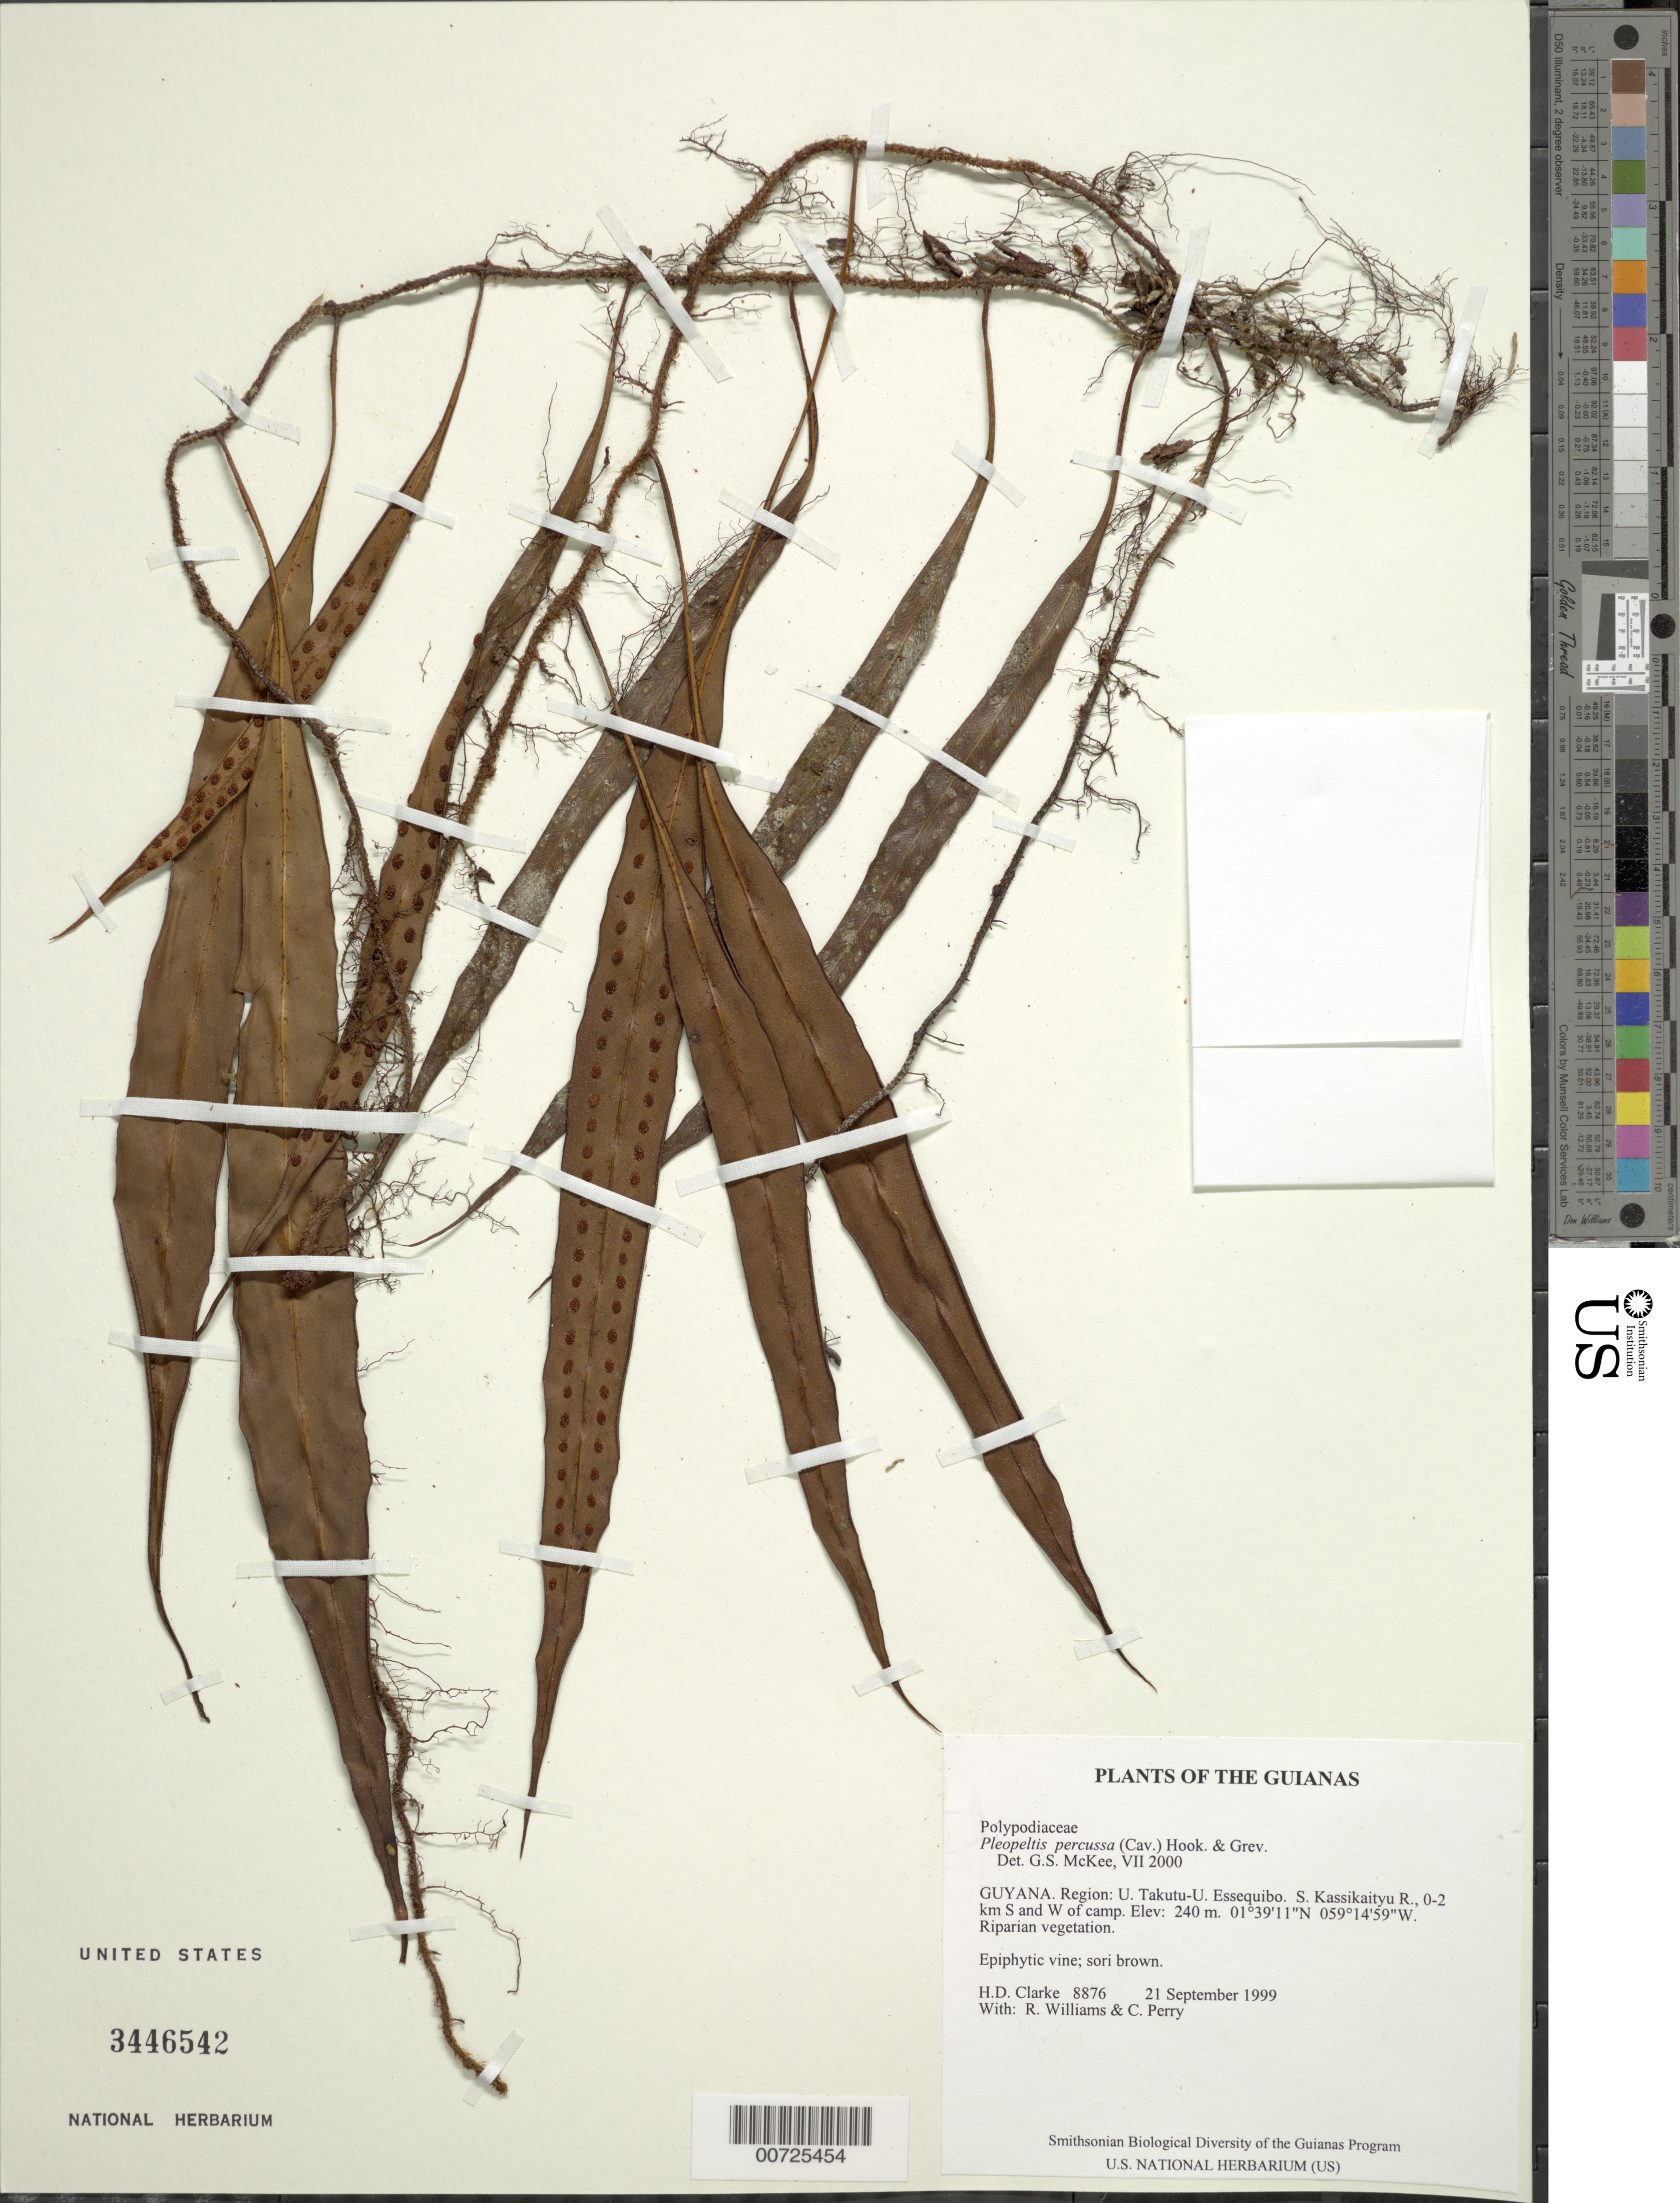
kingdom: Plantae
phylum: Tracheophyta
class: Polypodiopsida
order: Polypodiales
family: Polypodiaceae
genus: Microgramma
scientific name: Microgramma percussa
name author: (Cav.) de la Sota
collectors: H. D. Clarke, R. Williams & C. Perry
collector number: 8876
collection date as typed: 21 September 1999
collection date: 1999-09-21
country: Guyana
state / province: U. Takutu-U. Essequibo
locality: S. Kassikaityu R., 0-2 km S and W of camp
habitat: Riparian vegetation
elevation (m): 240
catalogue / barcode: US 3446542